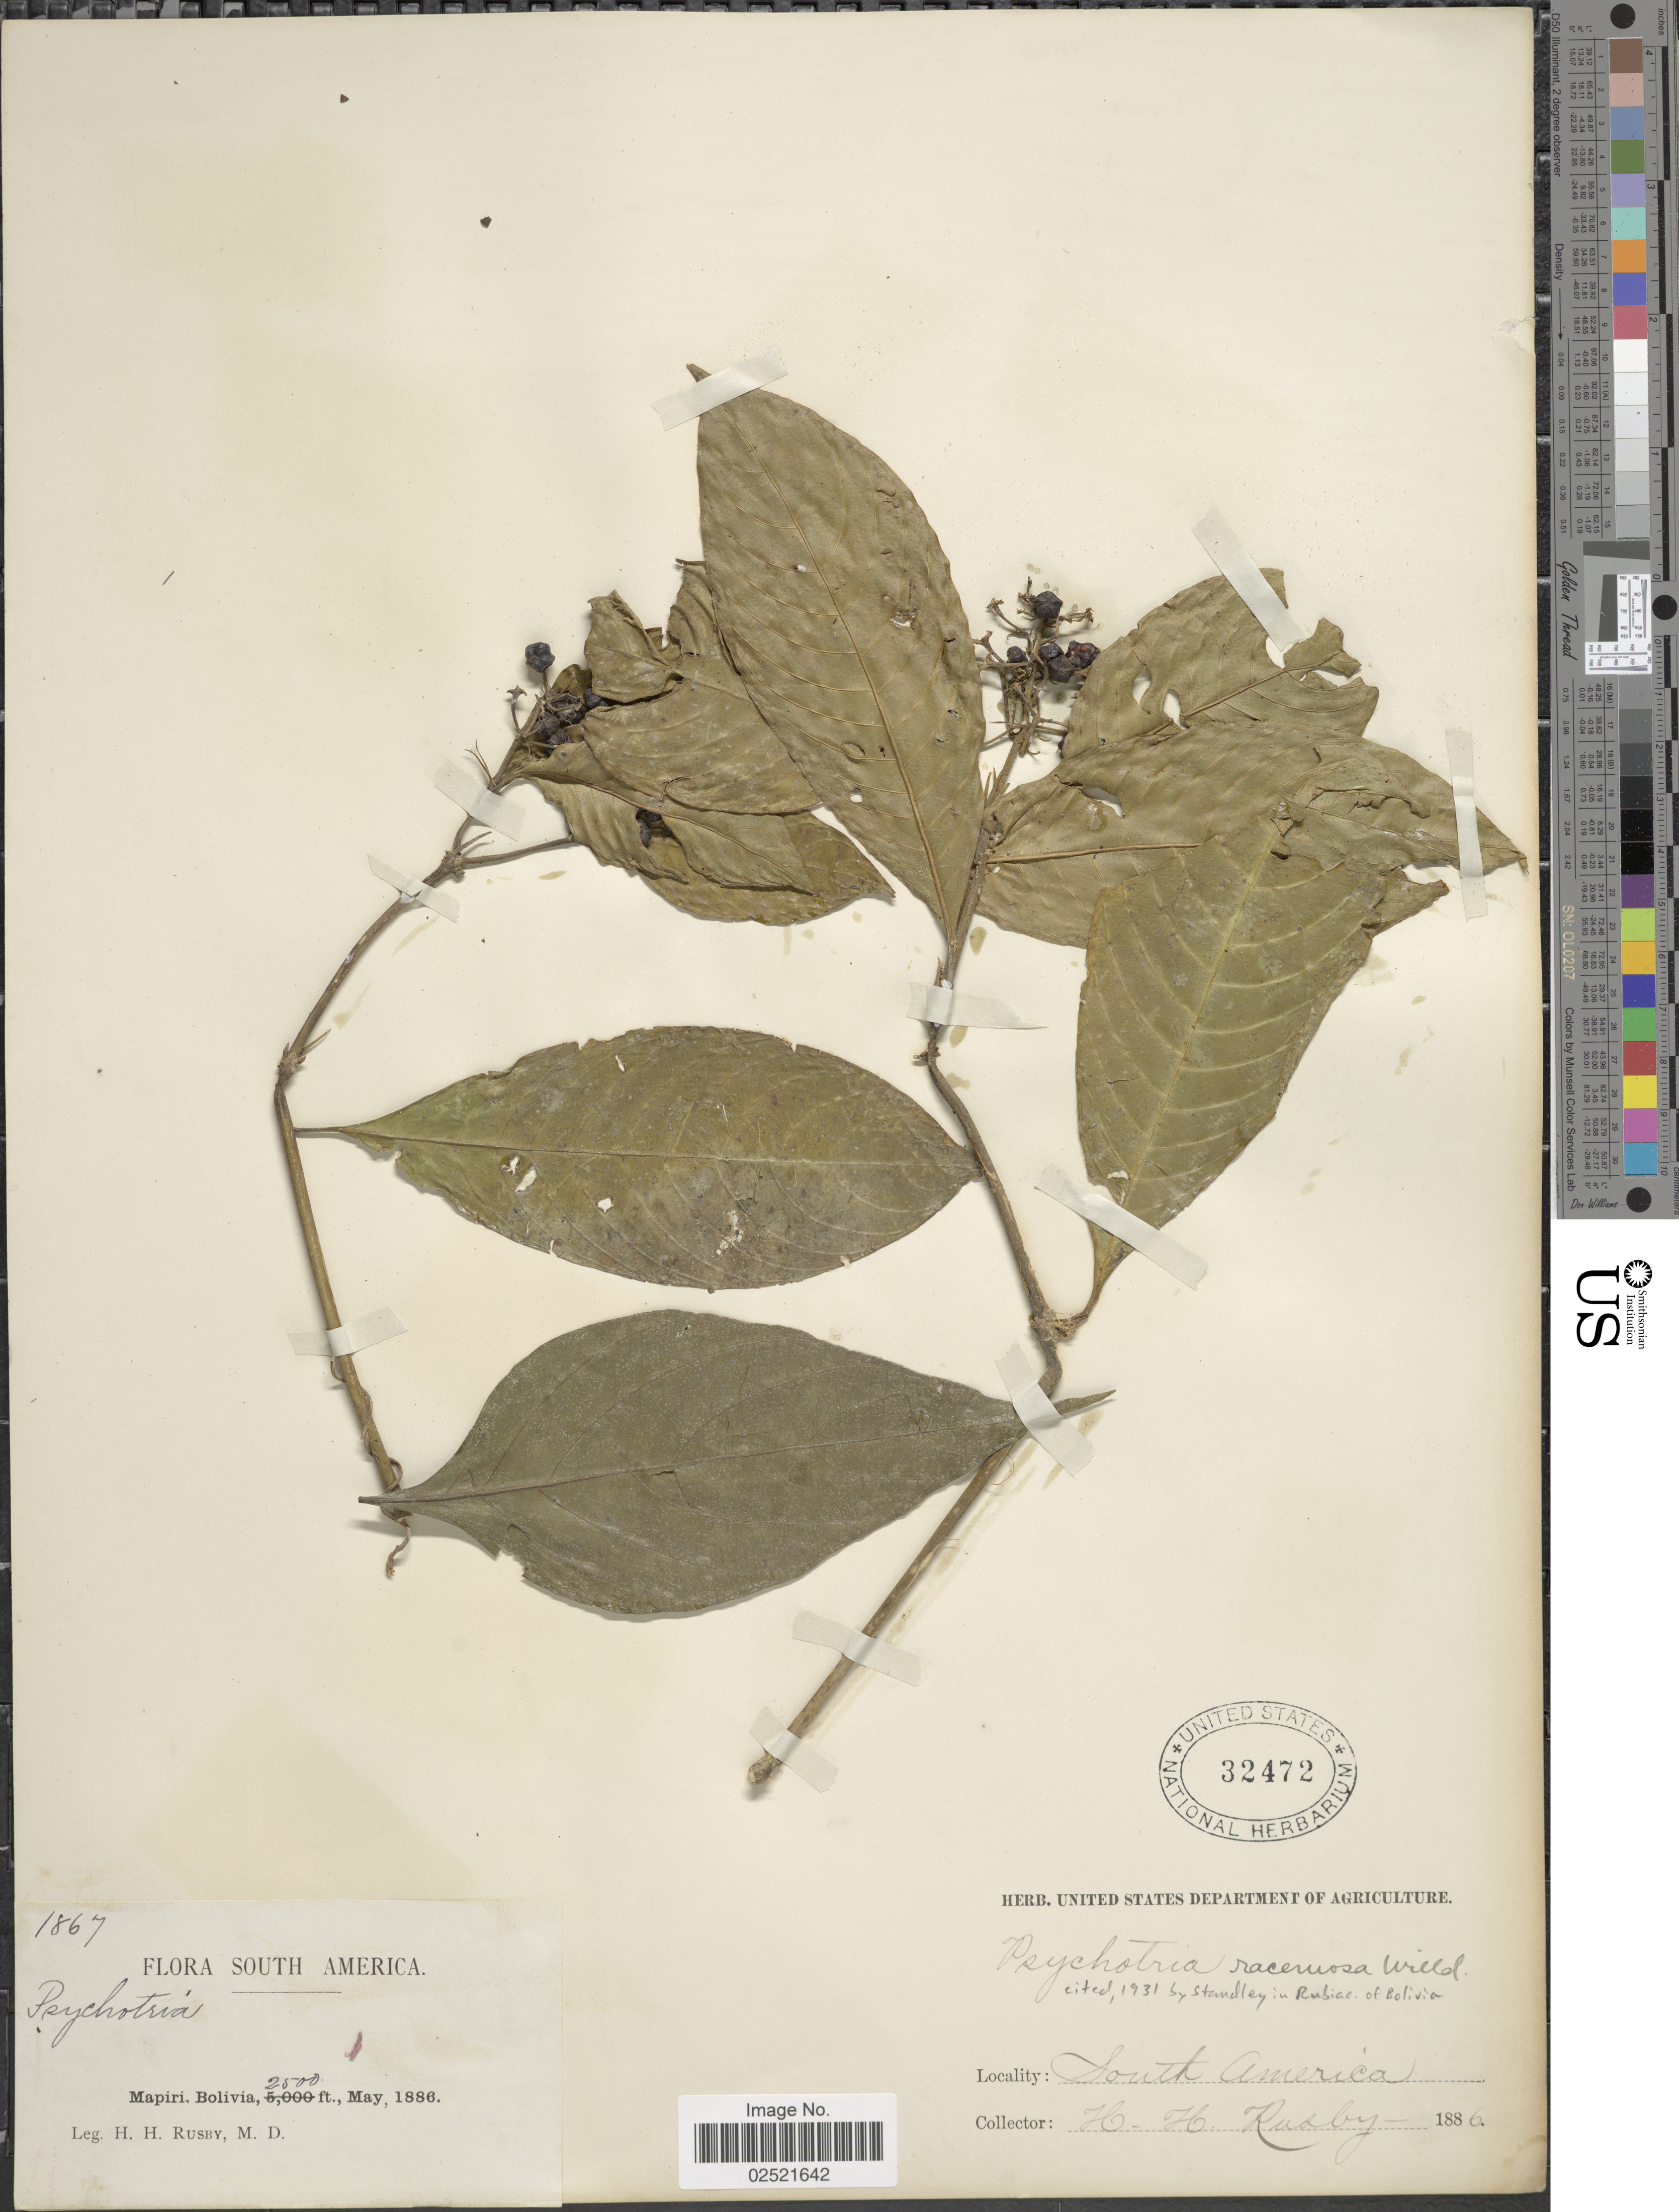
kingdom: Plantae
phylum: Tracheophyta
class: Magnoliopsida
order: Gentianales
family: Rubiaceae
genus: Psychotria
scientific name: Psychotria racemosa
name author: Rich.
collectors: H. H. Rusby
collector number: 1867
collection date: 1886-05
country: Bolivia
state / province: La Páz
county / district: Larecaja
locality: Mapiri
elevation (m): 762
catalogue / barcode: US 32472